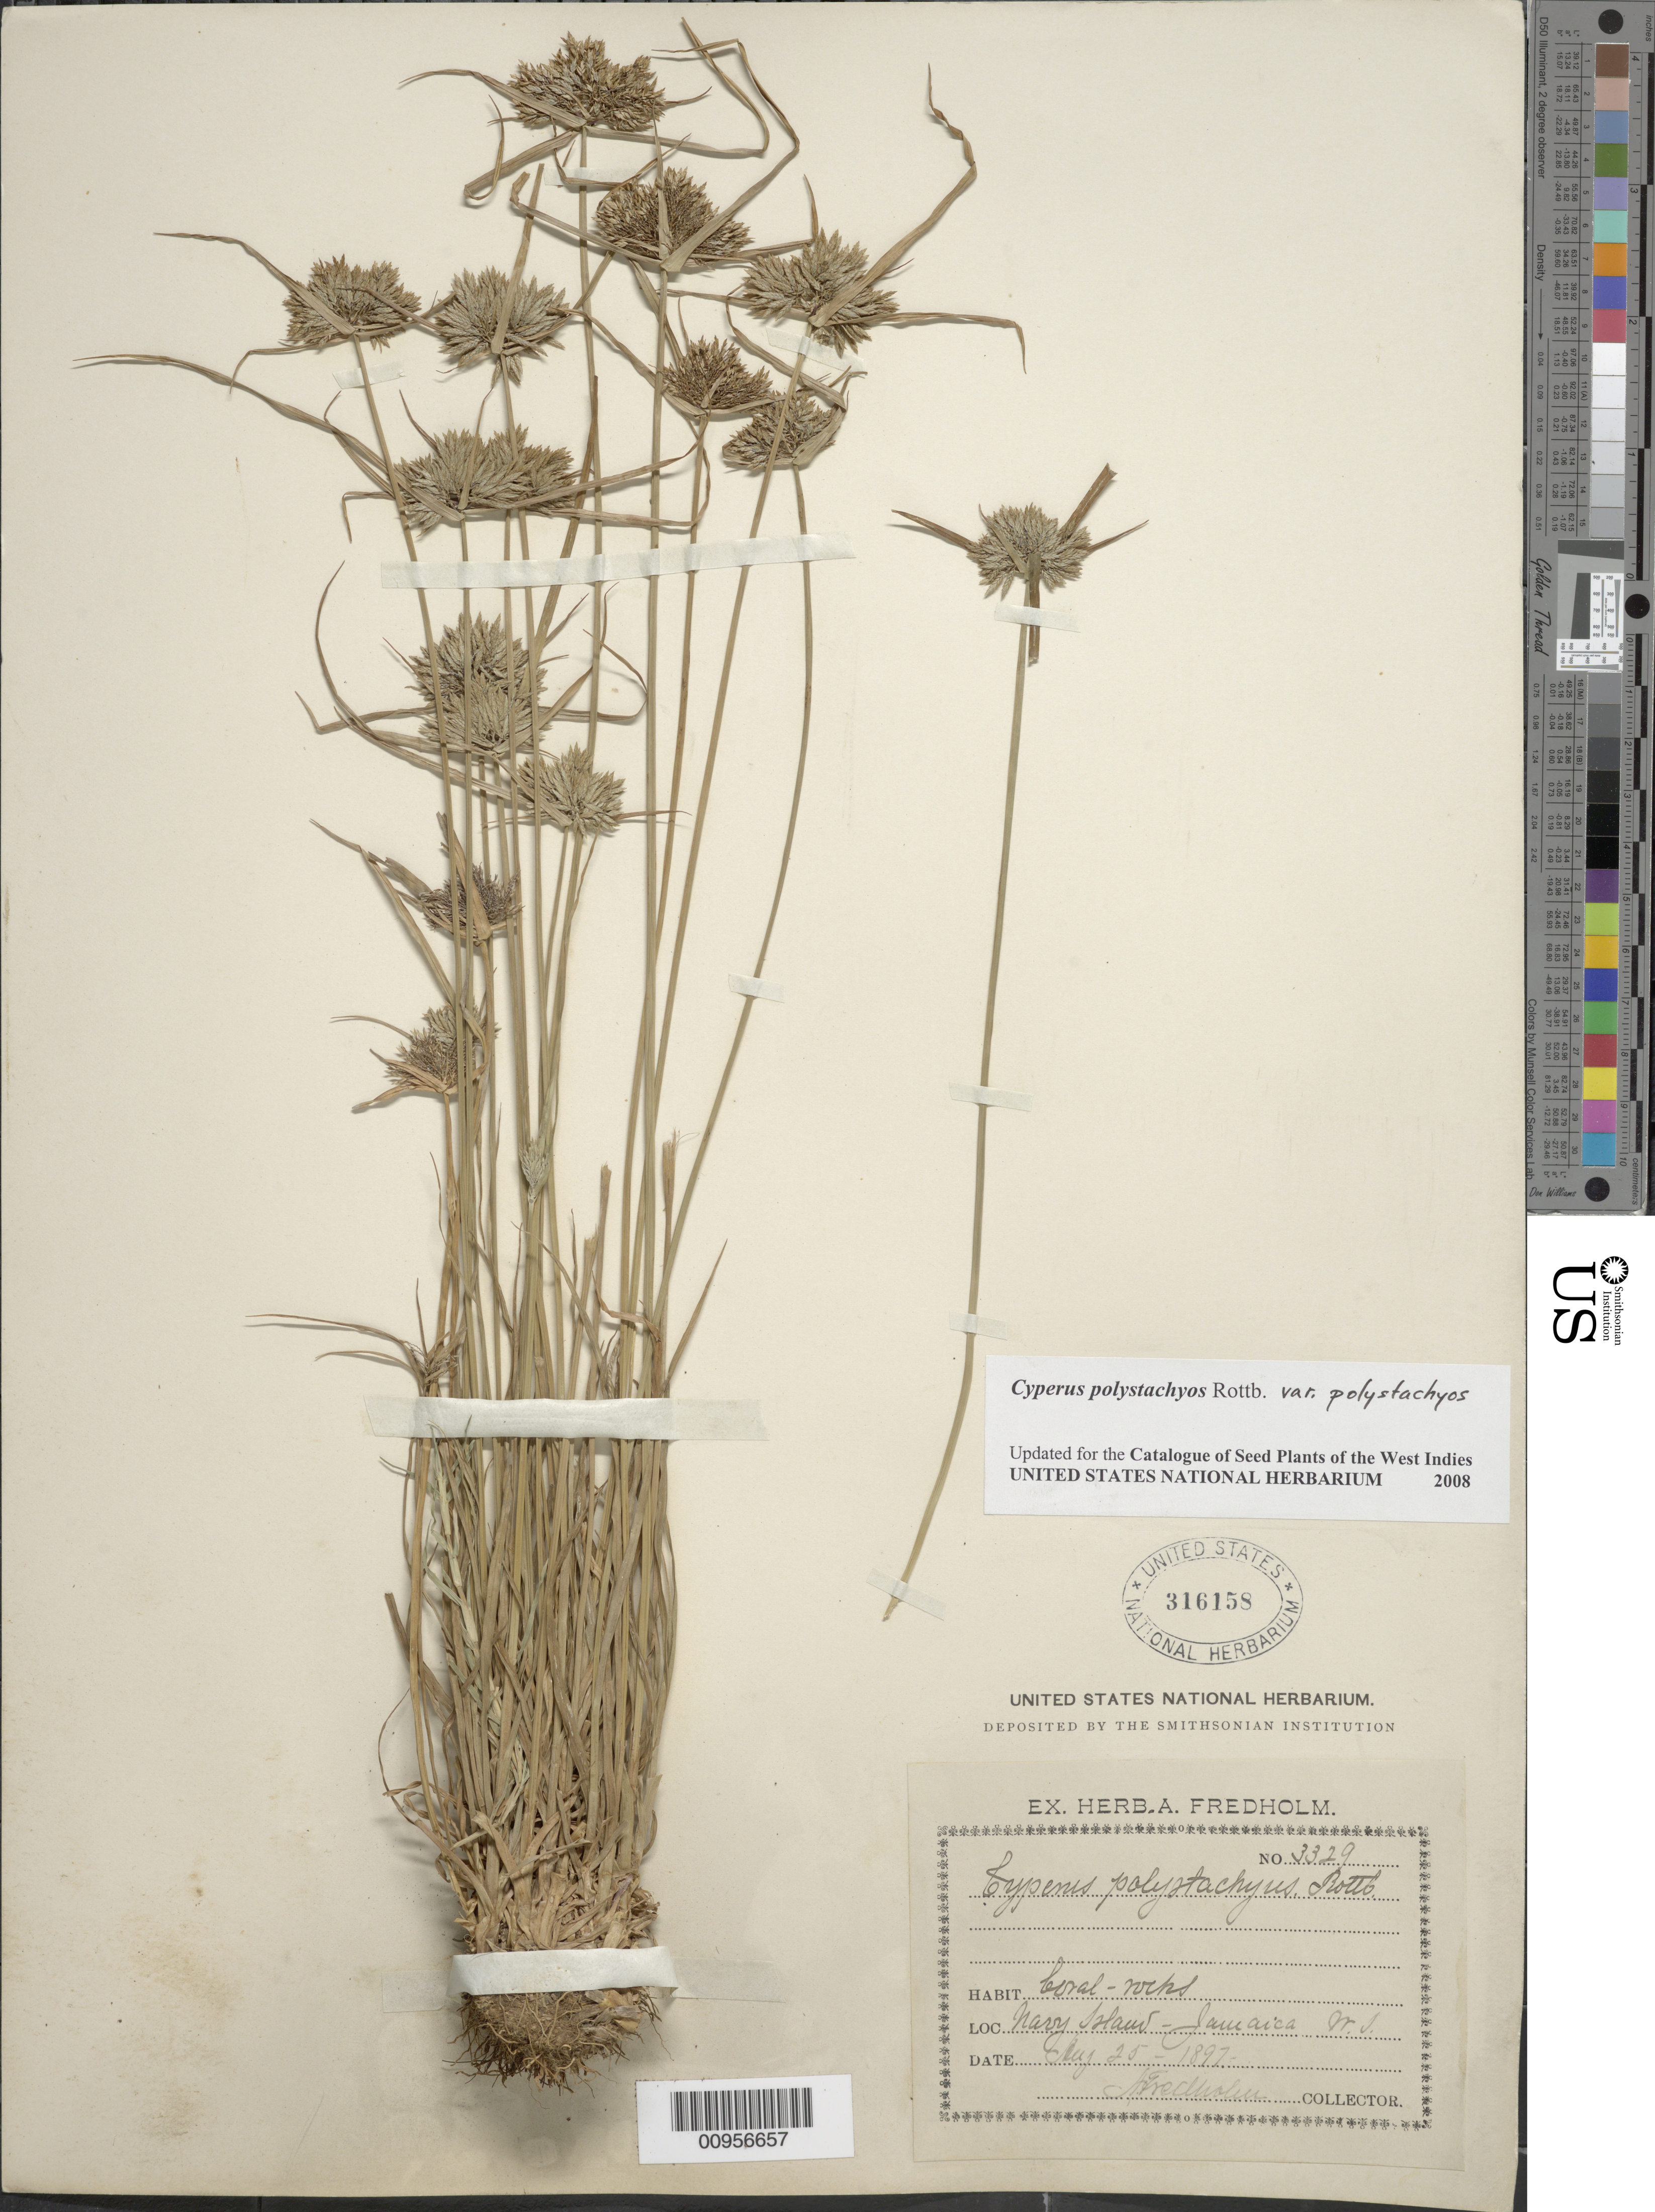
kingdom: Plantae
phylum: Tracheophyta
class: Liliopsida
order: Poales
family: Cyperaceae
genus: Cyperus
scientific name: Cyperus polystachyos var. polystachyos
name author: Rottb.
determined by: Strong, M. T., (US), Smithsonian Institution - National Museum of Natural History (UNITED STATES)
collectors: A. Fredholm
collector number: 3329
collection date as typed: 25 Jul 1897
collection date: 1897-07-25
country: Jamaica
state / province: Portland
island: Navy Island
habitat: Coral rocks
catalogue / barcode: US 316158